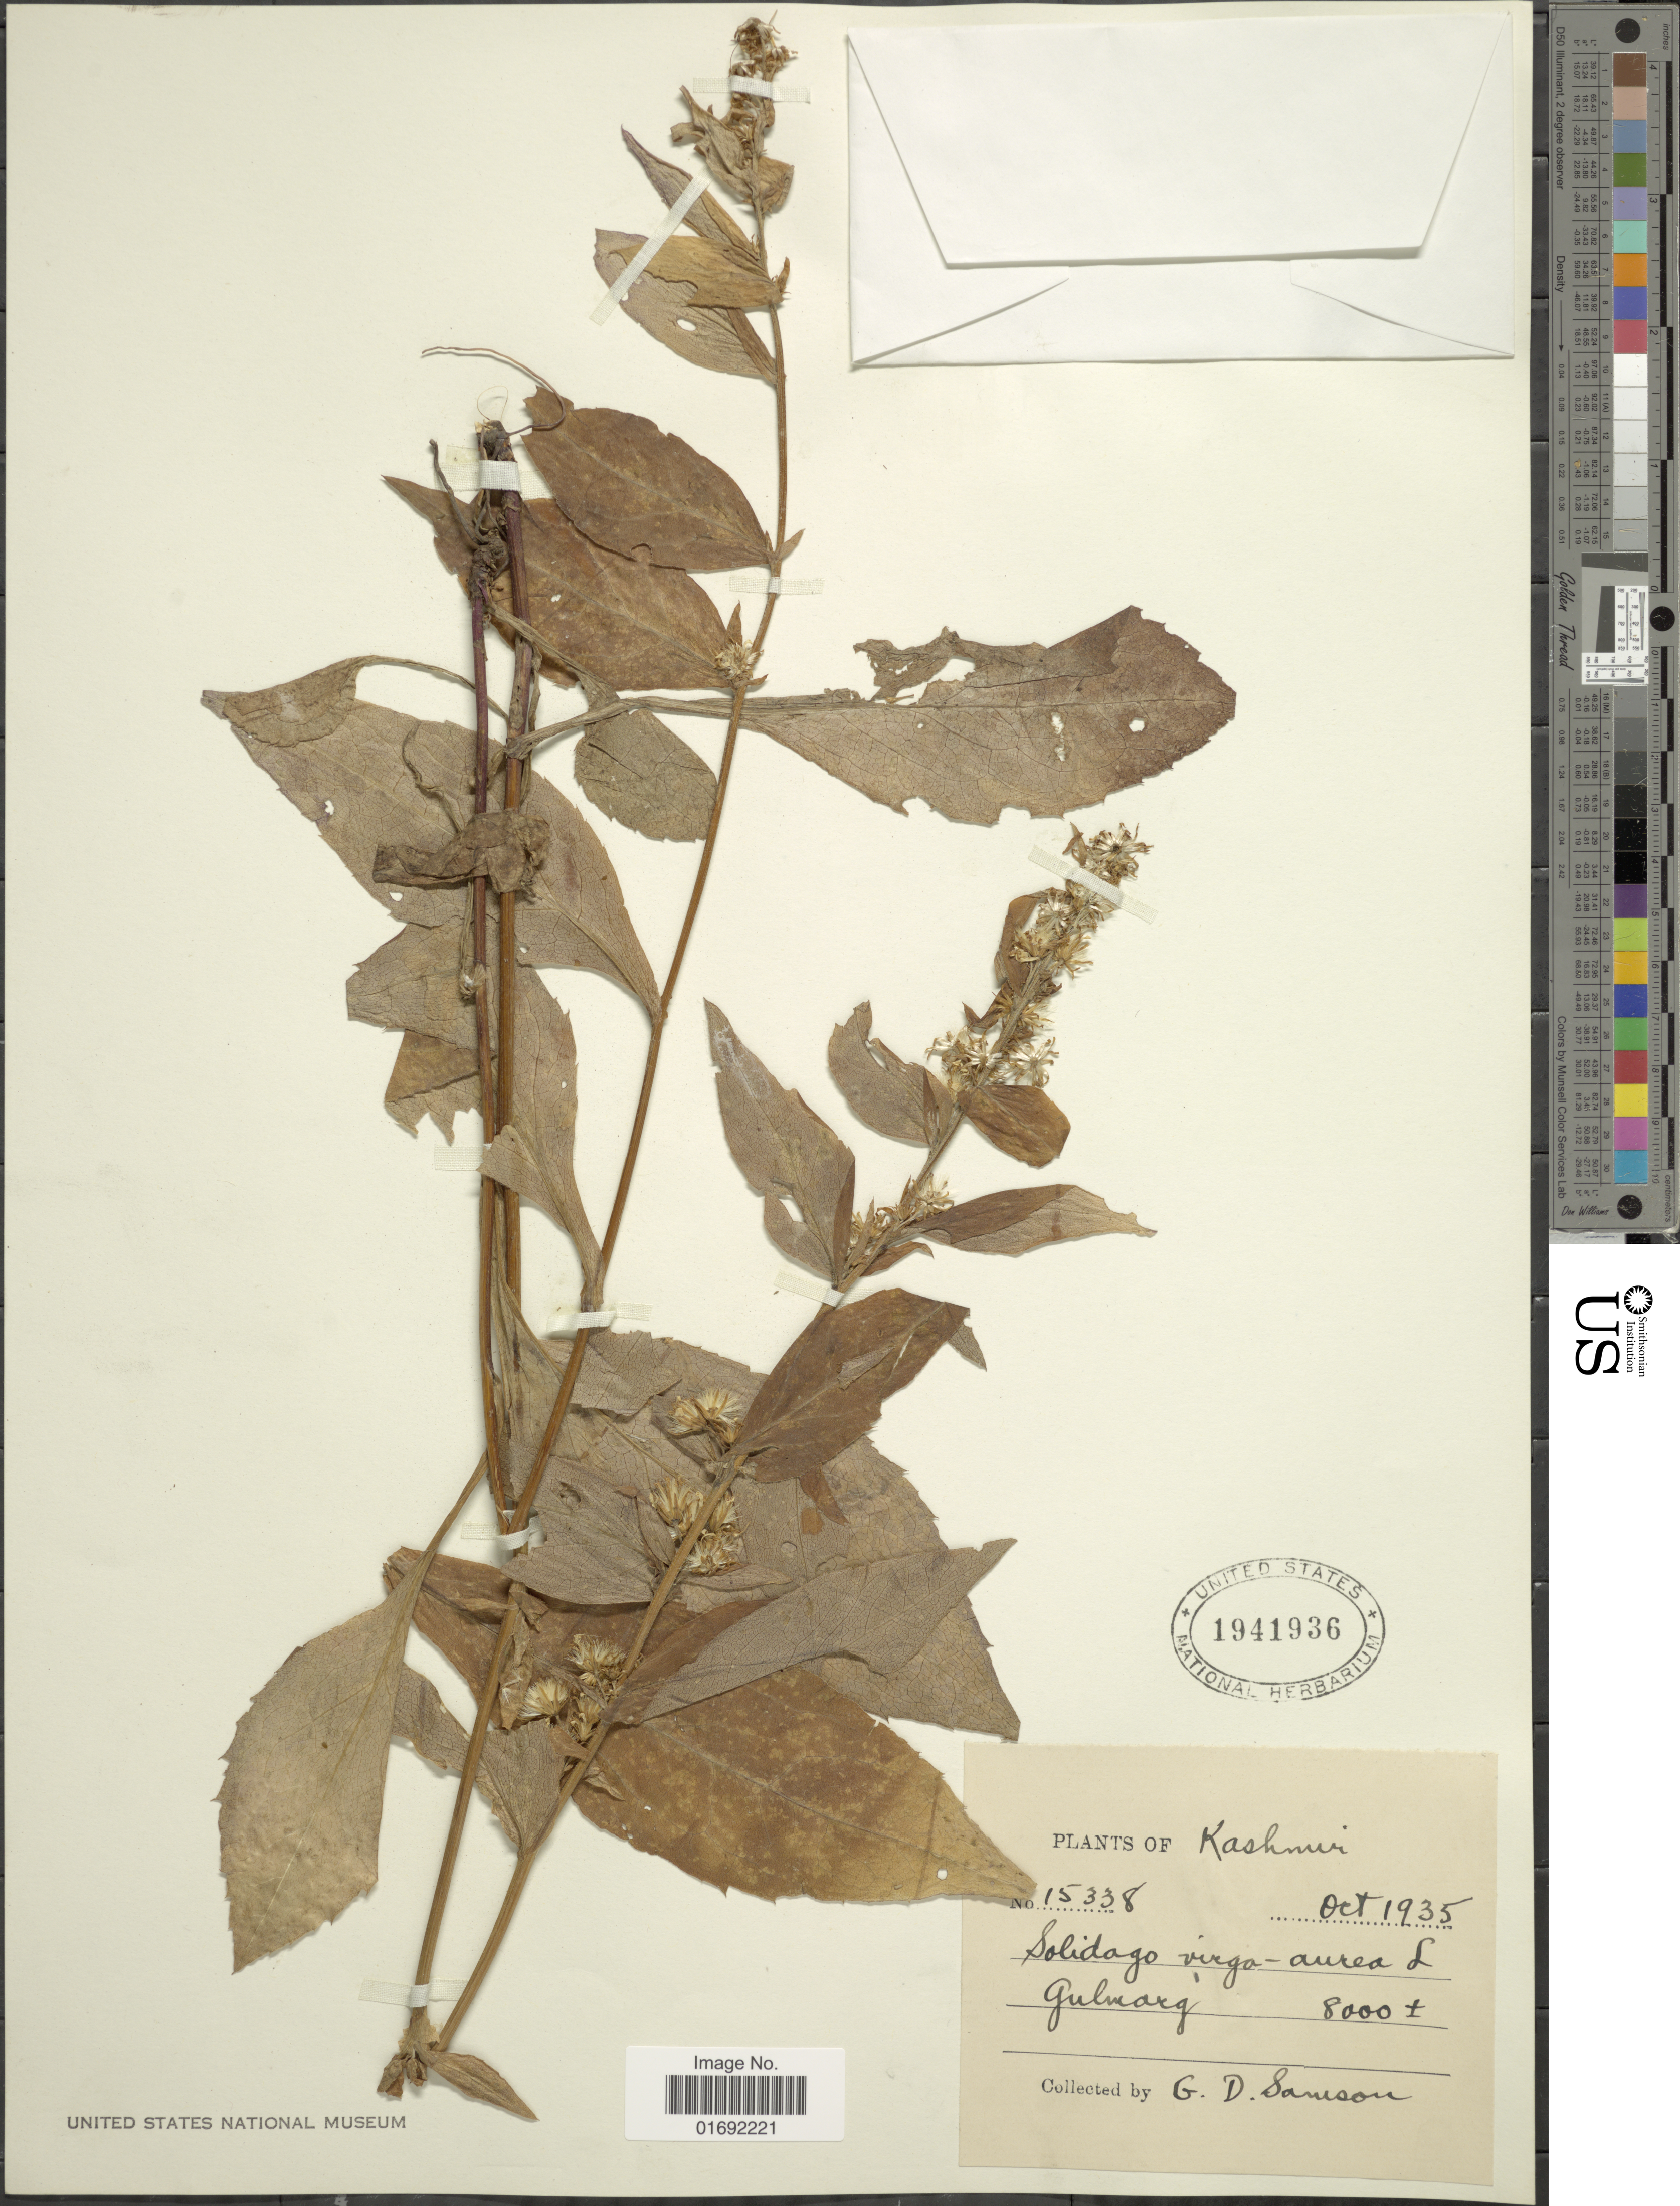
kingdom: Plantae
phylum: Tracheophyta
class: Magnoliopsida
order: Asterales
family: Asteraceae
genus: Solidago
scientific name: Solidago virgaurea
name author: L.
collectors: G. Samson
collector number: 15338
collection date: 1935-10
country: India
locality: Kashmir, Gulmarg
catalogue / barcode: US 1941936